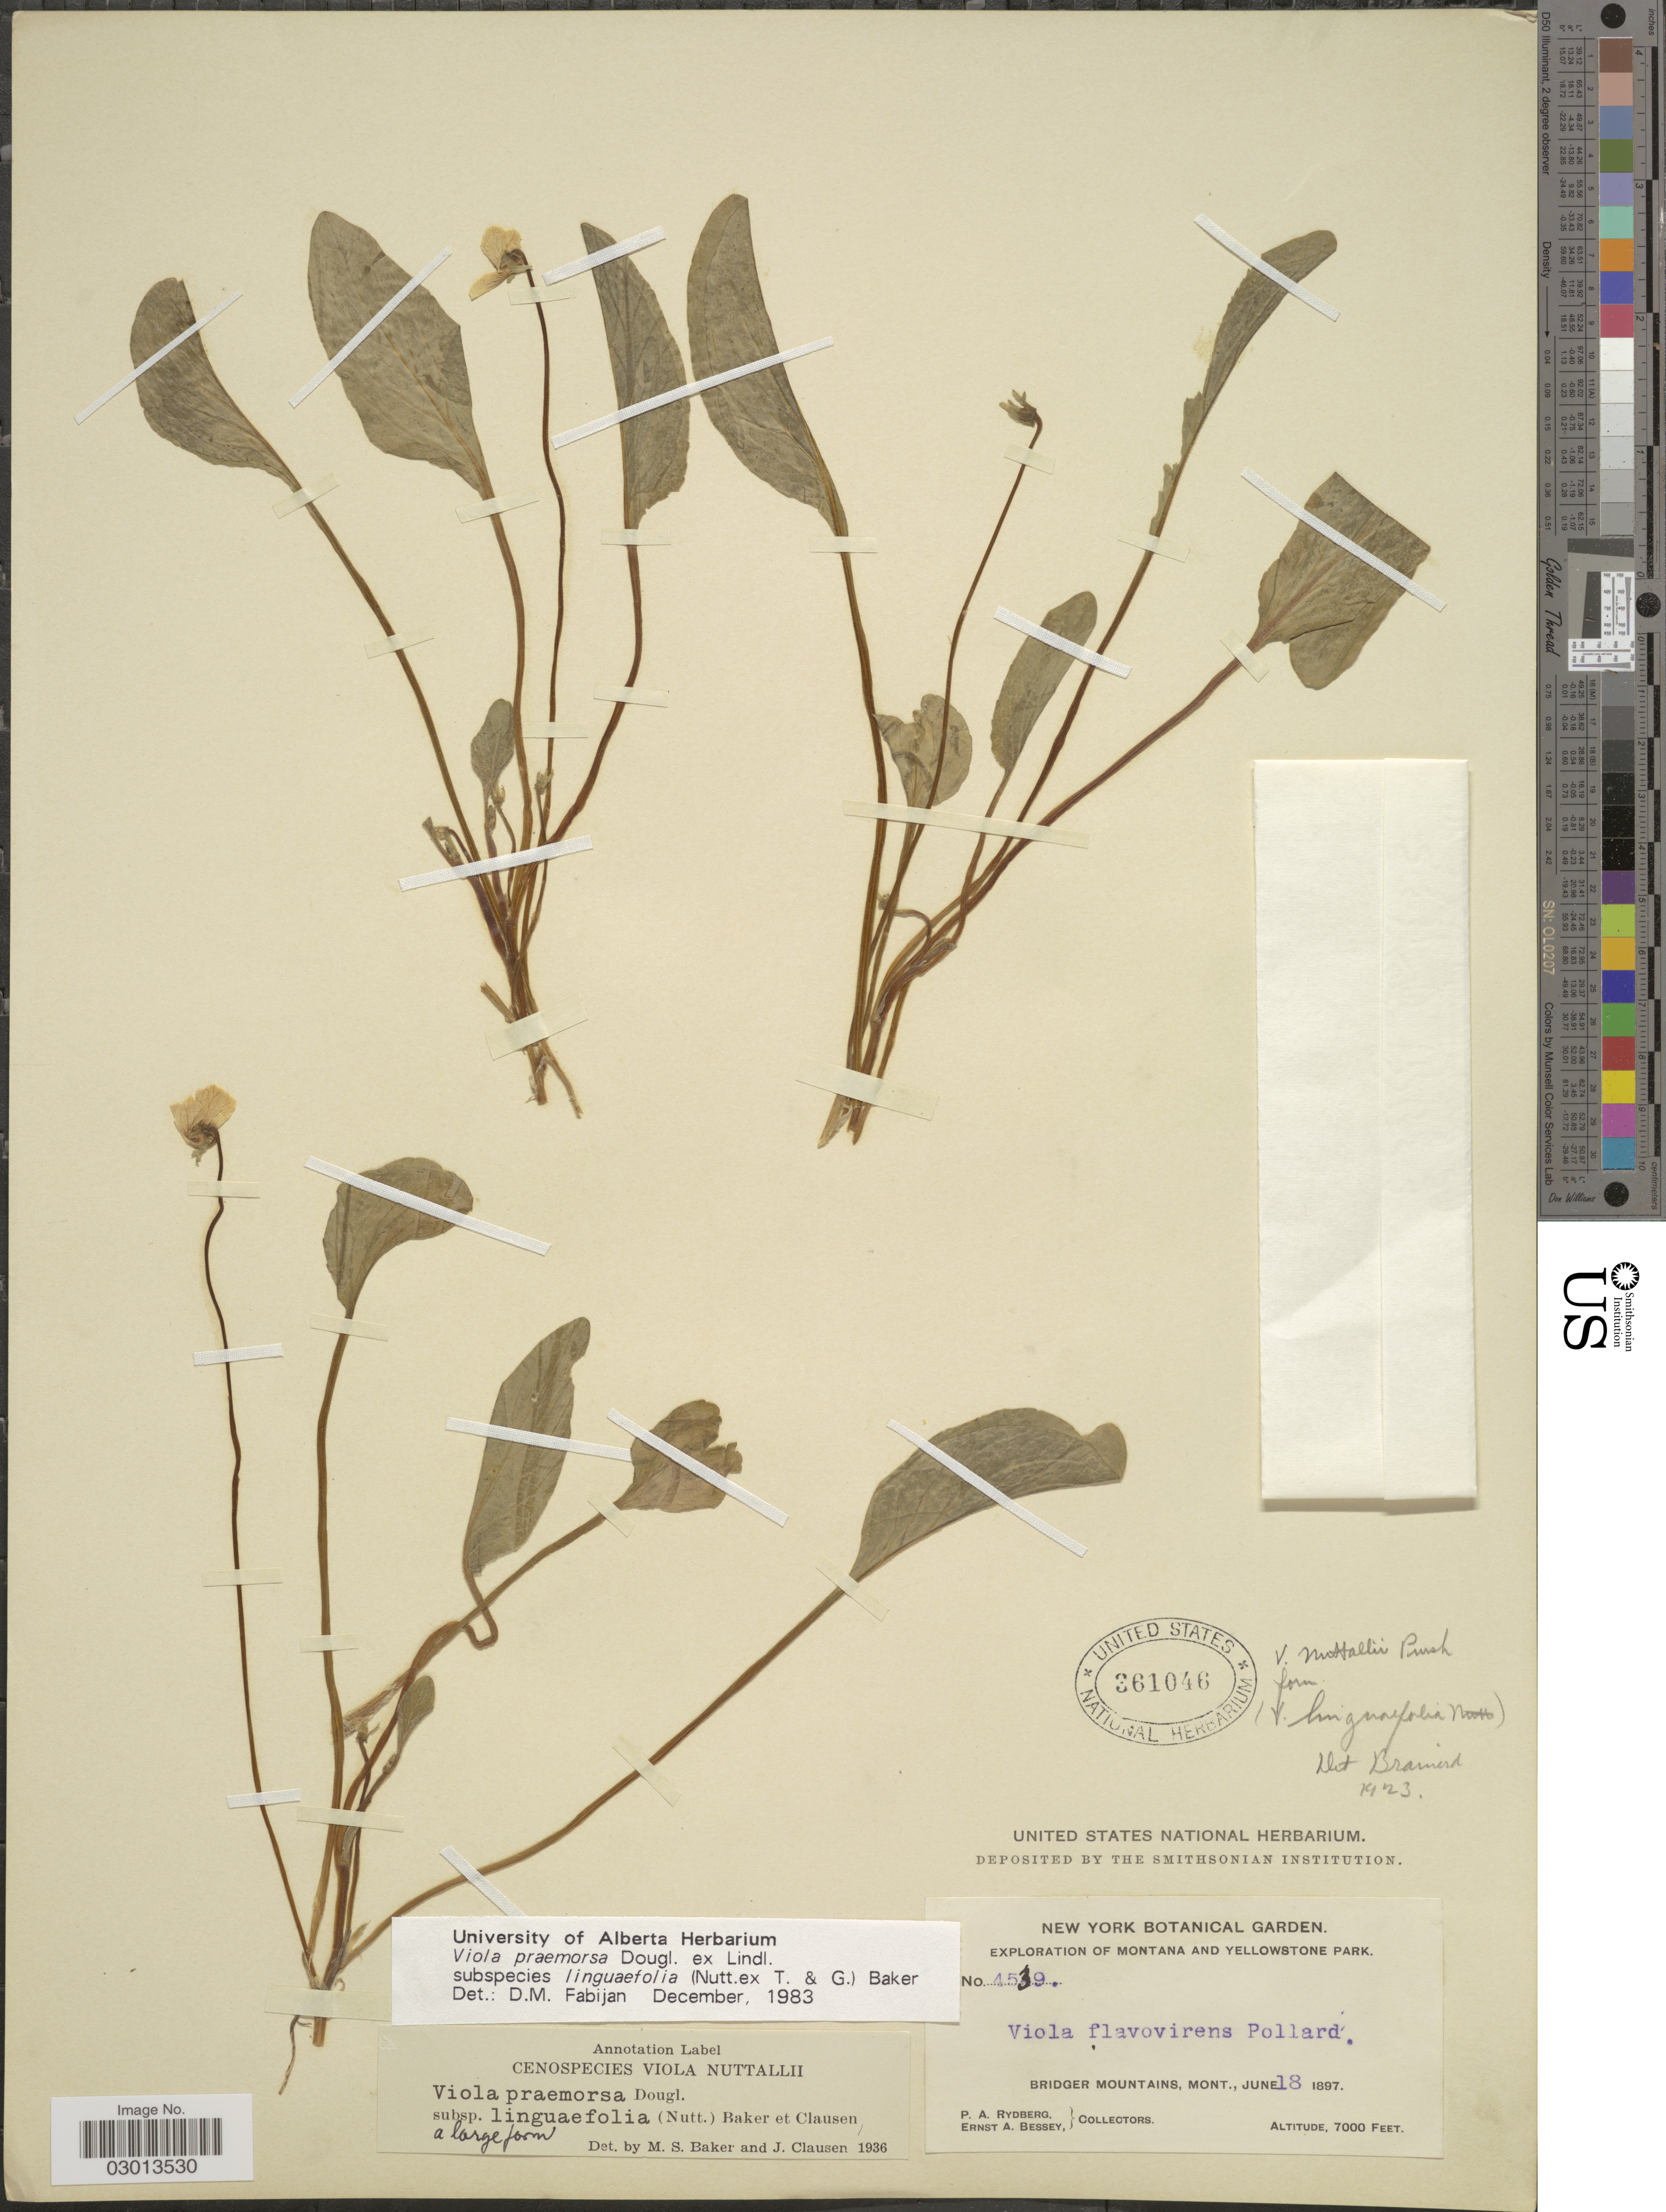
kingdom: Plantae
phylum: Tracheophyta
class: Magnoliopsida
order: Malpighiales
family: Violaceae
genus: Viola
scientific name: Viola praemorsa subsp. linguifolia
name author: (Nutt.) M.S. Baker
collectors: P. A. Rydberg & E. A. Bessey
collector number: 4539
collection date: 1897-06-18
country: United States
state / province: Montana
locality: Yellowstone Park. Bridger Mountains.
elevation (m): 2134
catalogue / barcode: US 361046